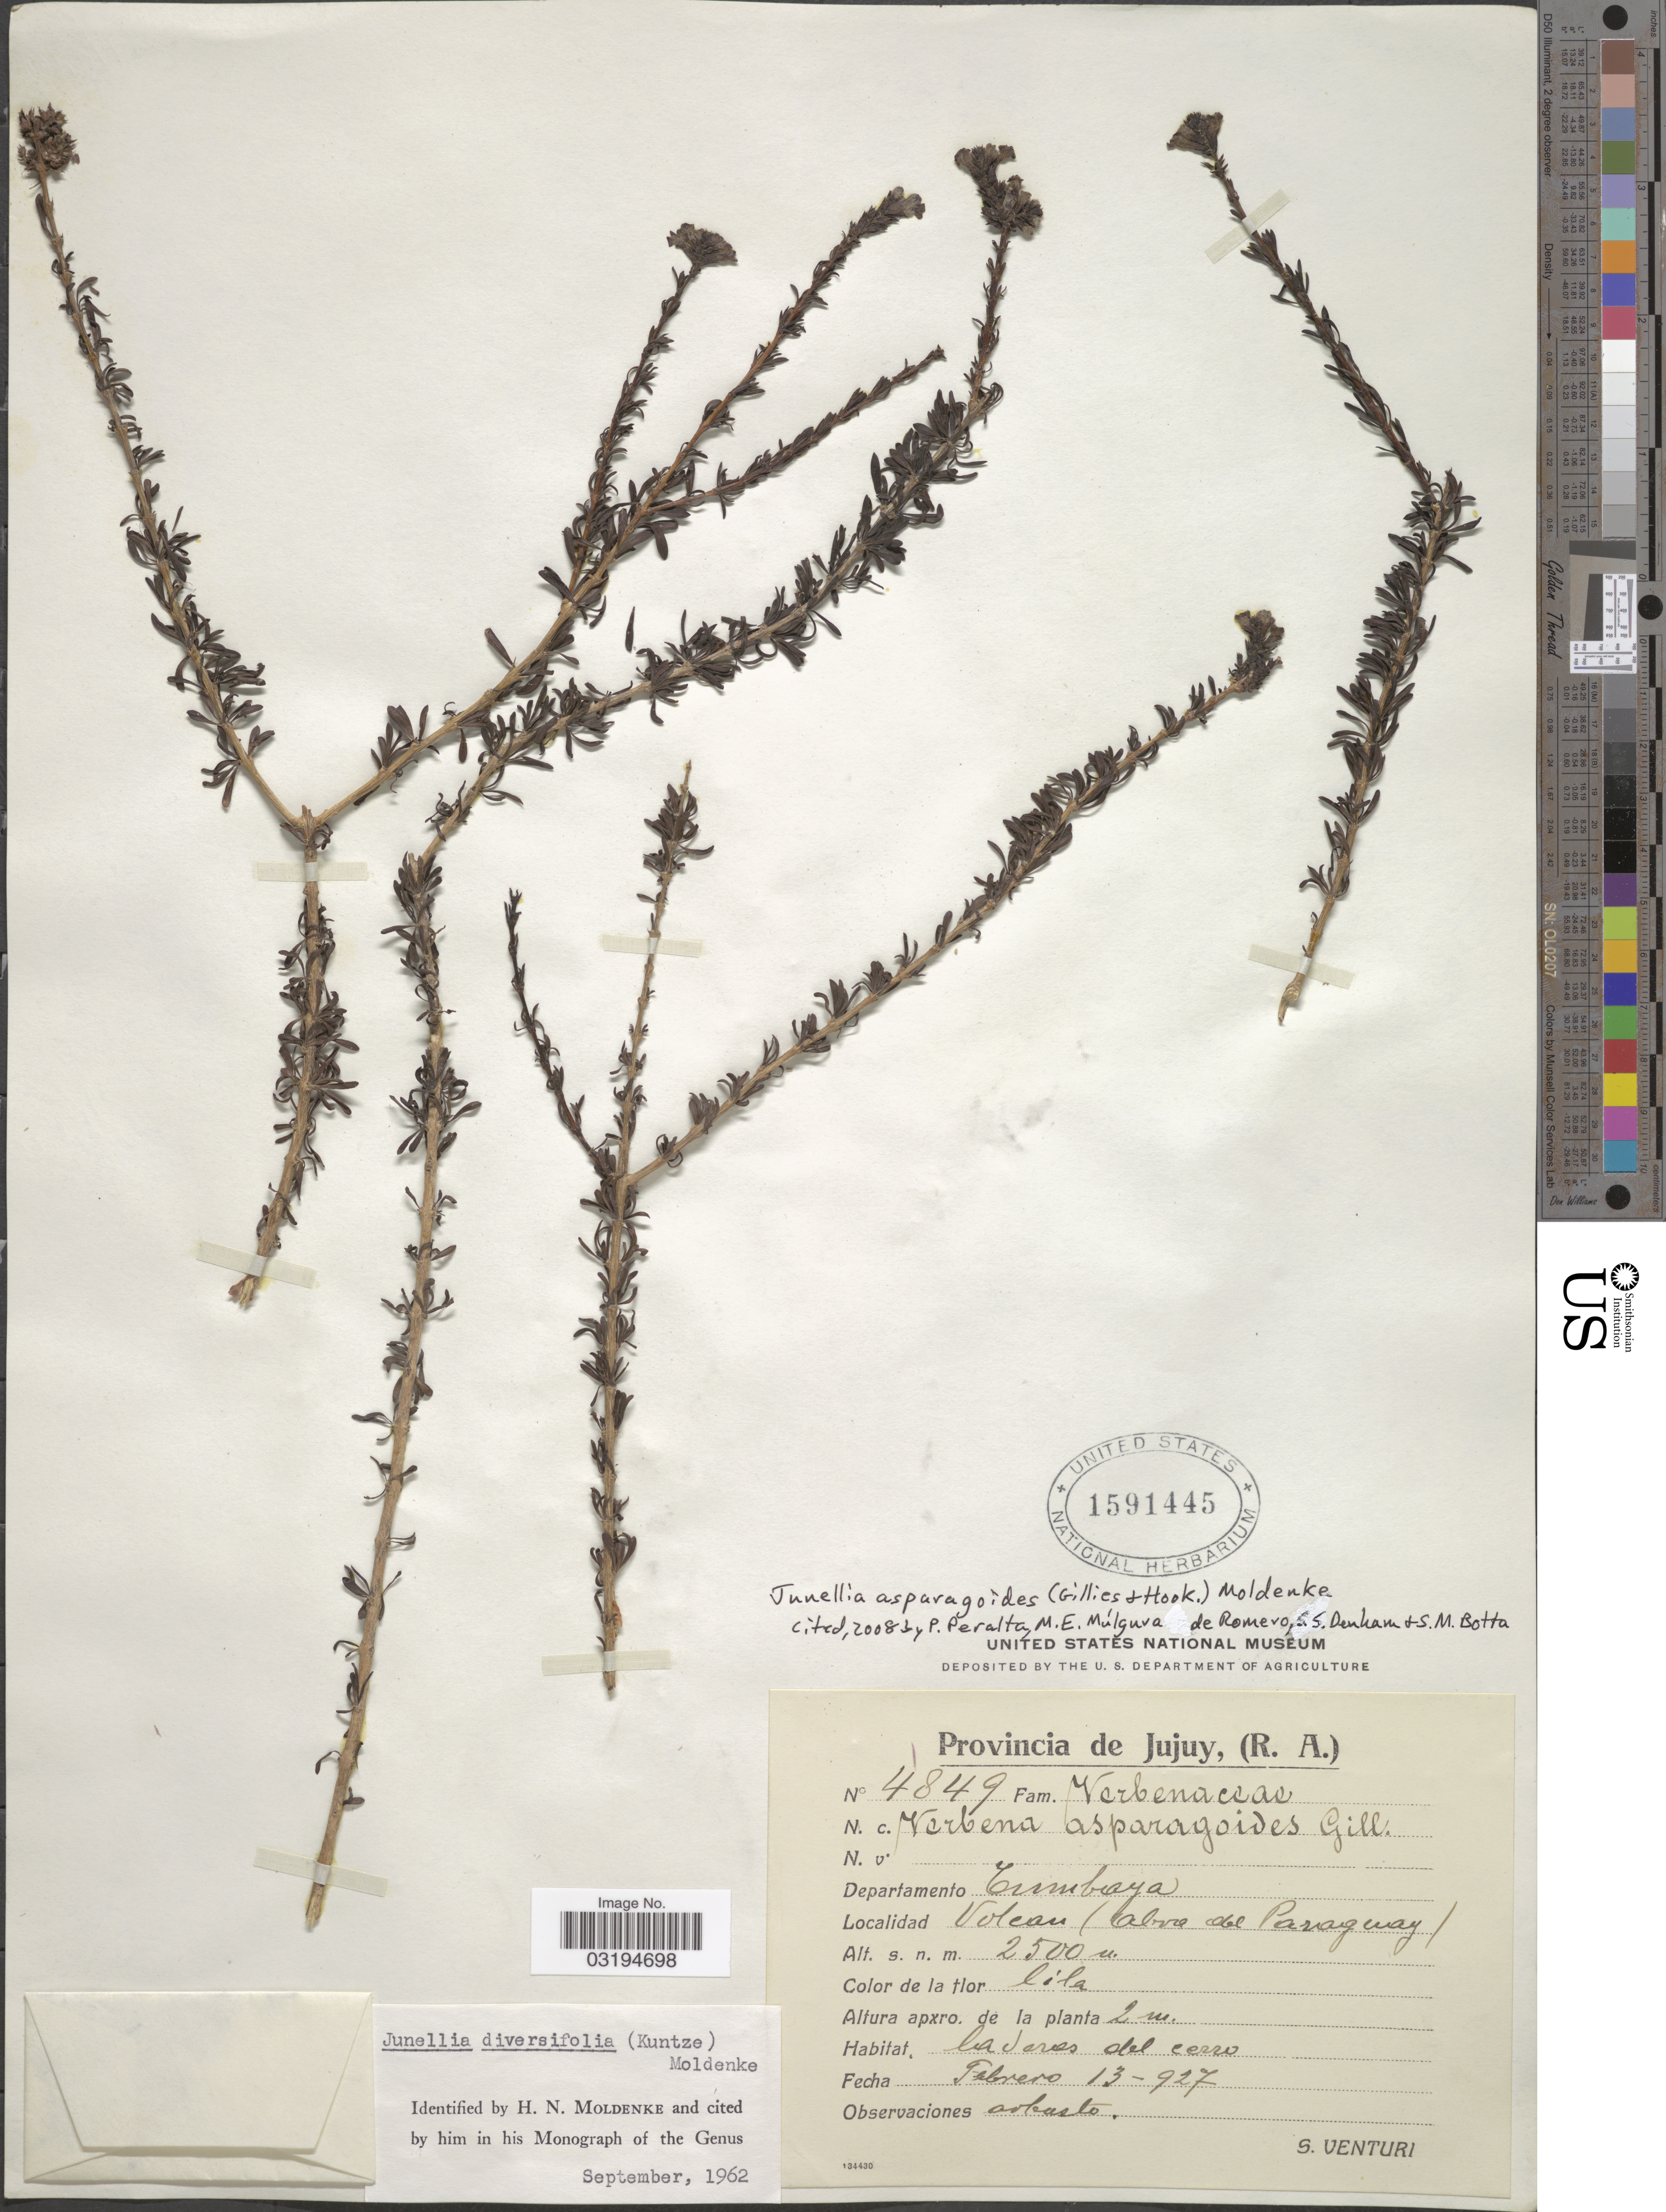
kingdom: Plantae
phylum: Tracheophyta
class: Magnoliopsida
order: Lamiales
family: Verbenaceae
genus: Junellia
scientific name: Junellia asparagoides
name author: (Gillies & Hook.) Moldenke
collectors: S. Venturi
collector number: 4849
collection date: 1927-02-13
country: Argentina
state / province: Jujuy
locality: Departamento Cumbaya. Volcan (abre del Paraguay).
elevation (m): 2500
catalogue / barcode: US 1591445